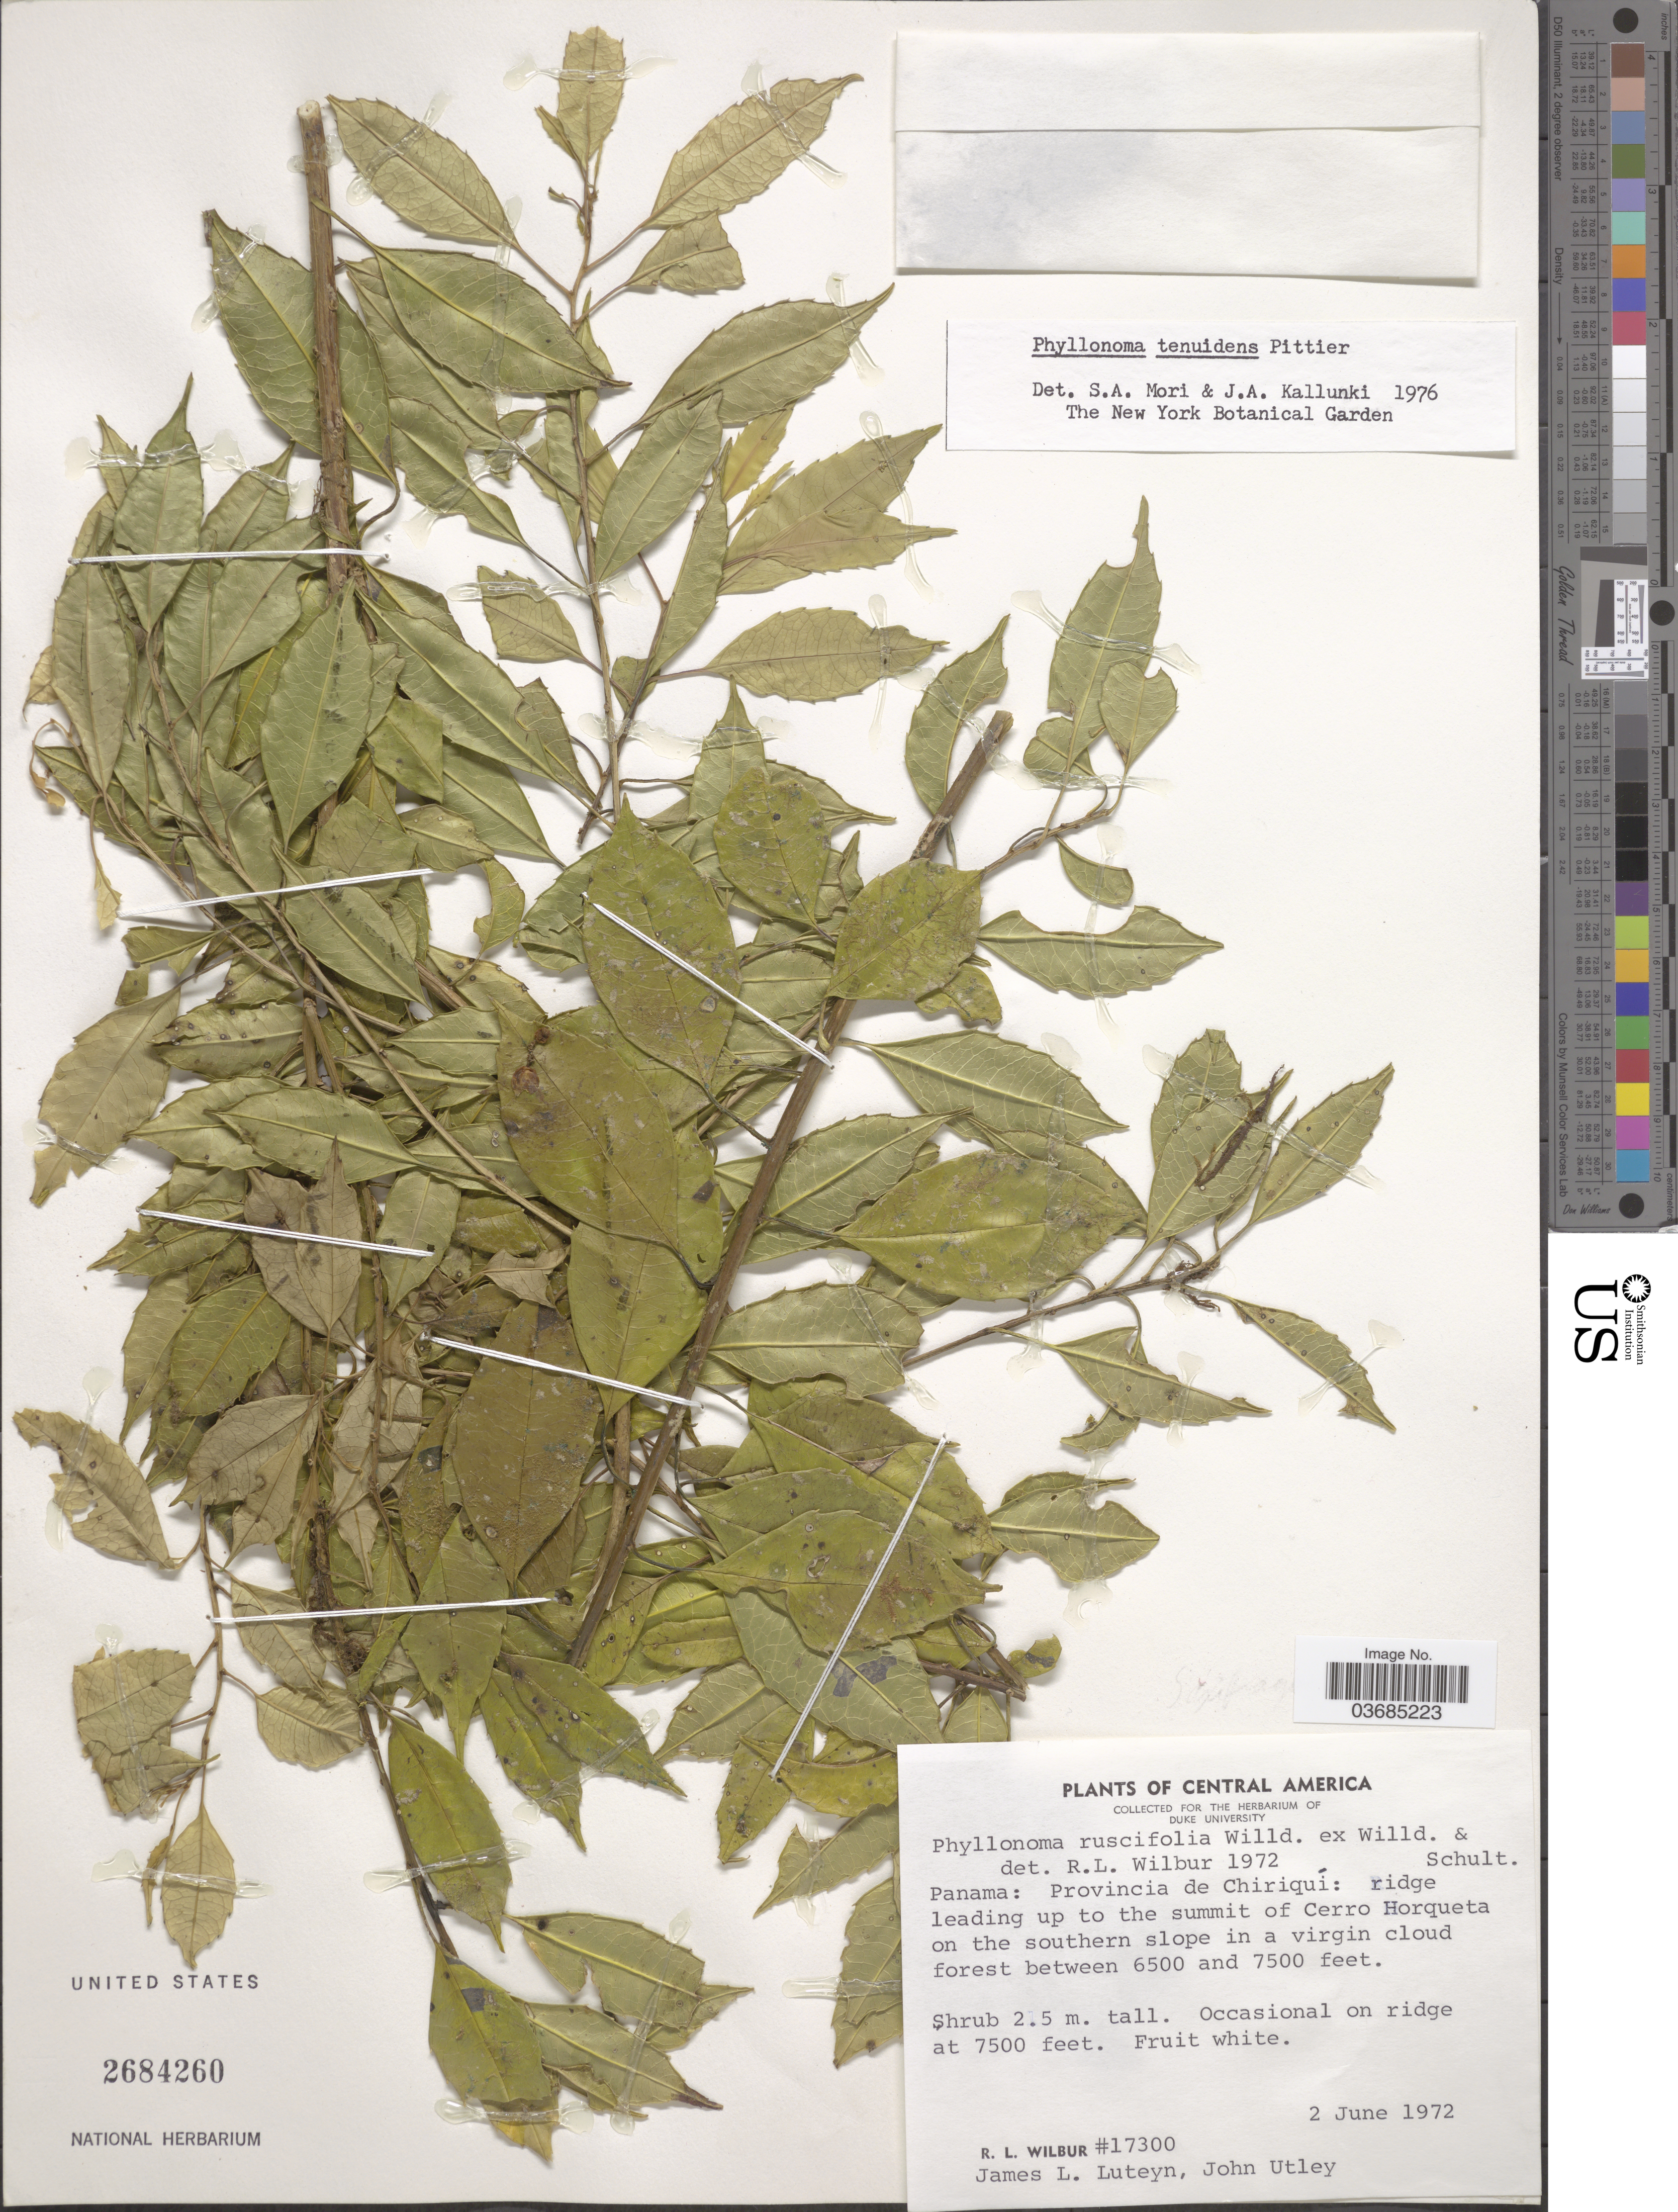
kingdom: Plantae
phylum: Tracheophyta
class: Magnoliopsida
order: Aquifoliales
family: Phyllonomaceae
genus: Phyllonoma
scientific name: Phyllonoma tenuidens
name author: Pittier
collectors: R. L. Wilbur, J. L. Luteyn & J. F. Utley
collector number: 17300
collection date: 1972-06-02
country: Panama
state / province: Chiriqui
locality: Ridge leading up to the summit of Cerro Horqueta on the southern slope in a virgin cloud forest.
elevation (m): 1981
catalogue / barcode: US 2684260